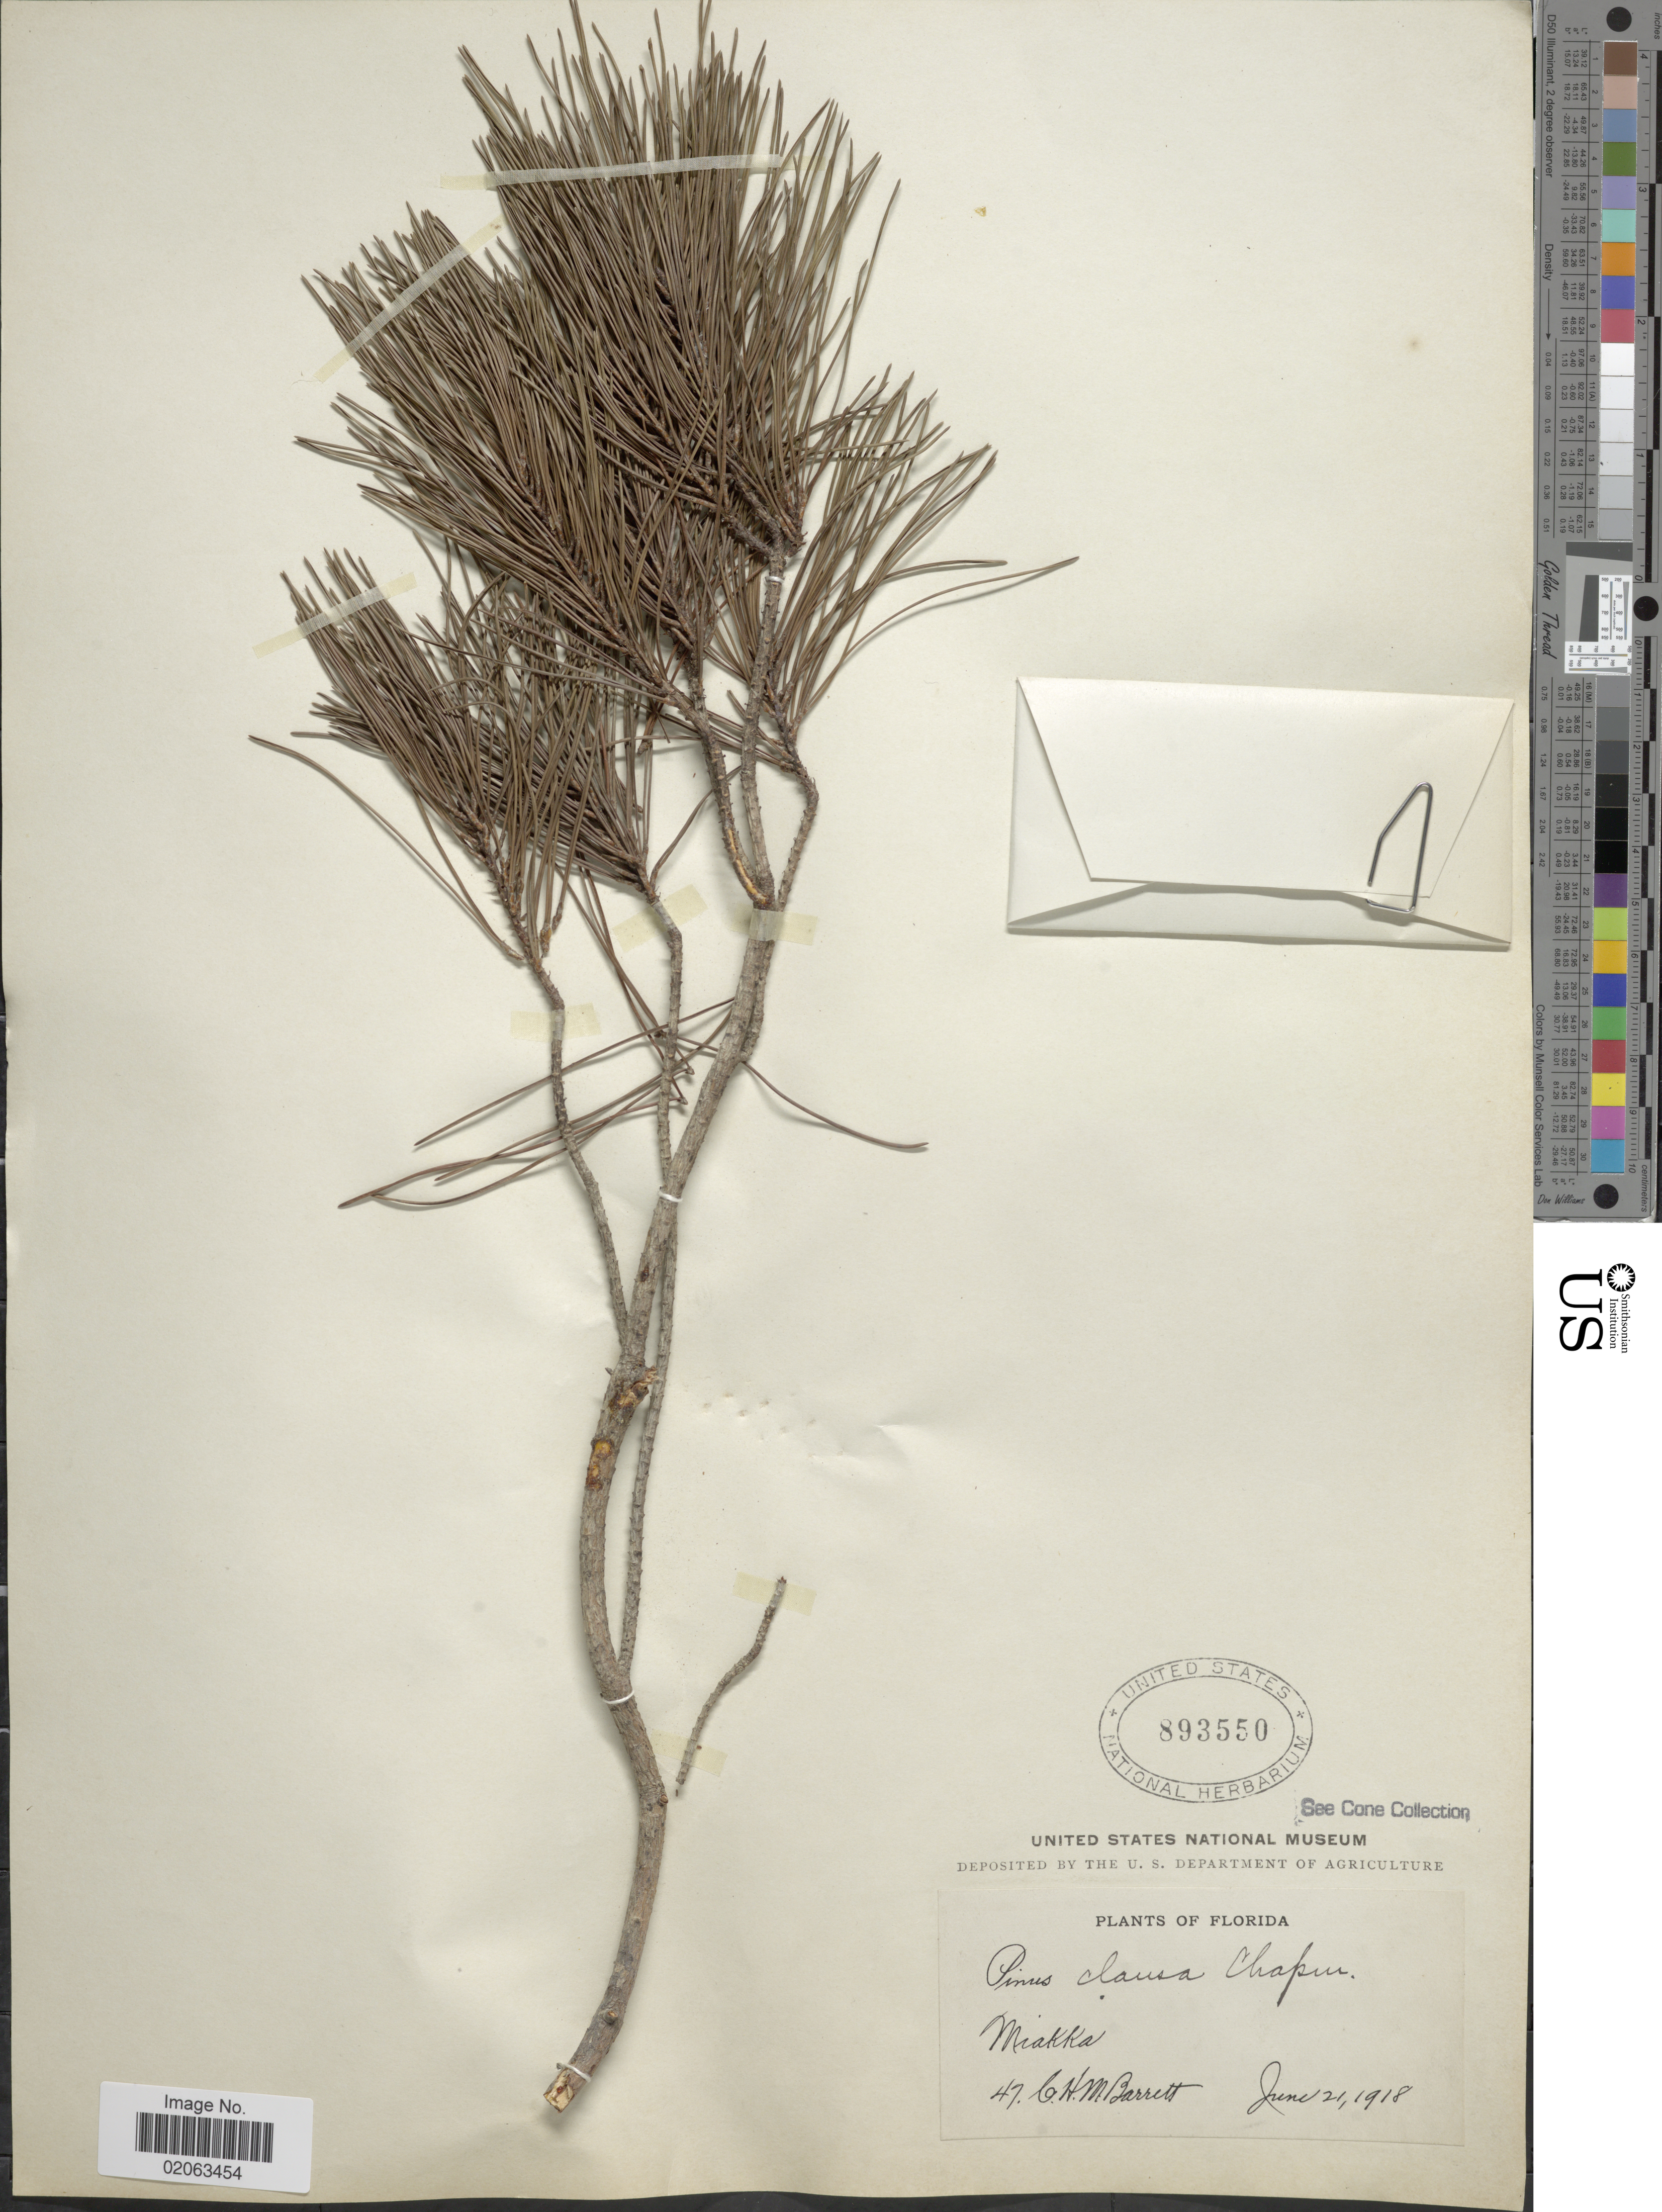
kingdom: Plantae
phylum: Tracheophyta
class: Pinopsida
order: Pinales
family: Pinaceae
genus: Pinus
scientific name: Pinus clausa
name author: (Chapm. ex Engelm.) Vasey ex Sarg.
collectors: C. Barrett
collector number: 47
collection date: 1918-06-21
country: United States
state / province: Florida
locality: Miakka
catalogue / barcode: US 893550